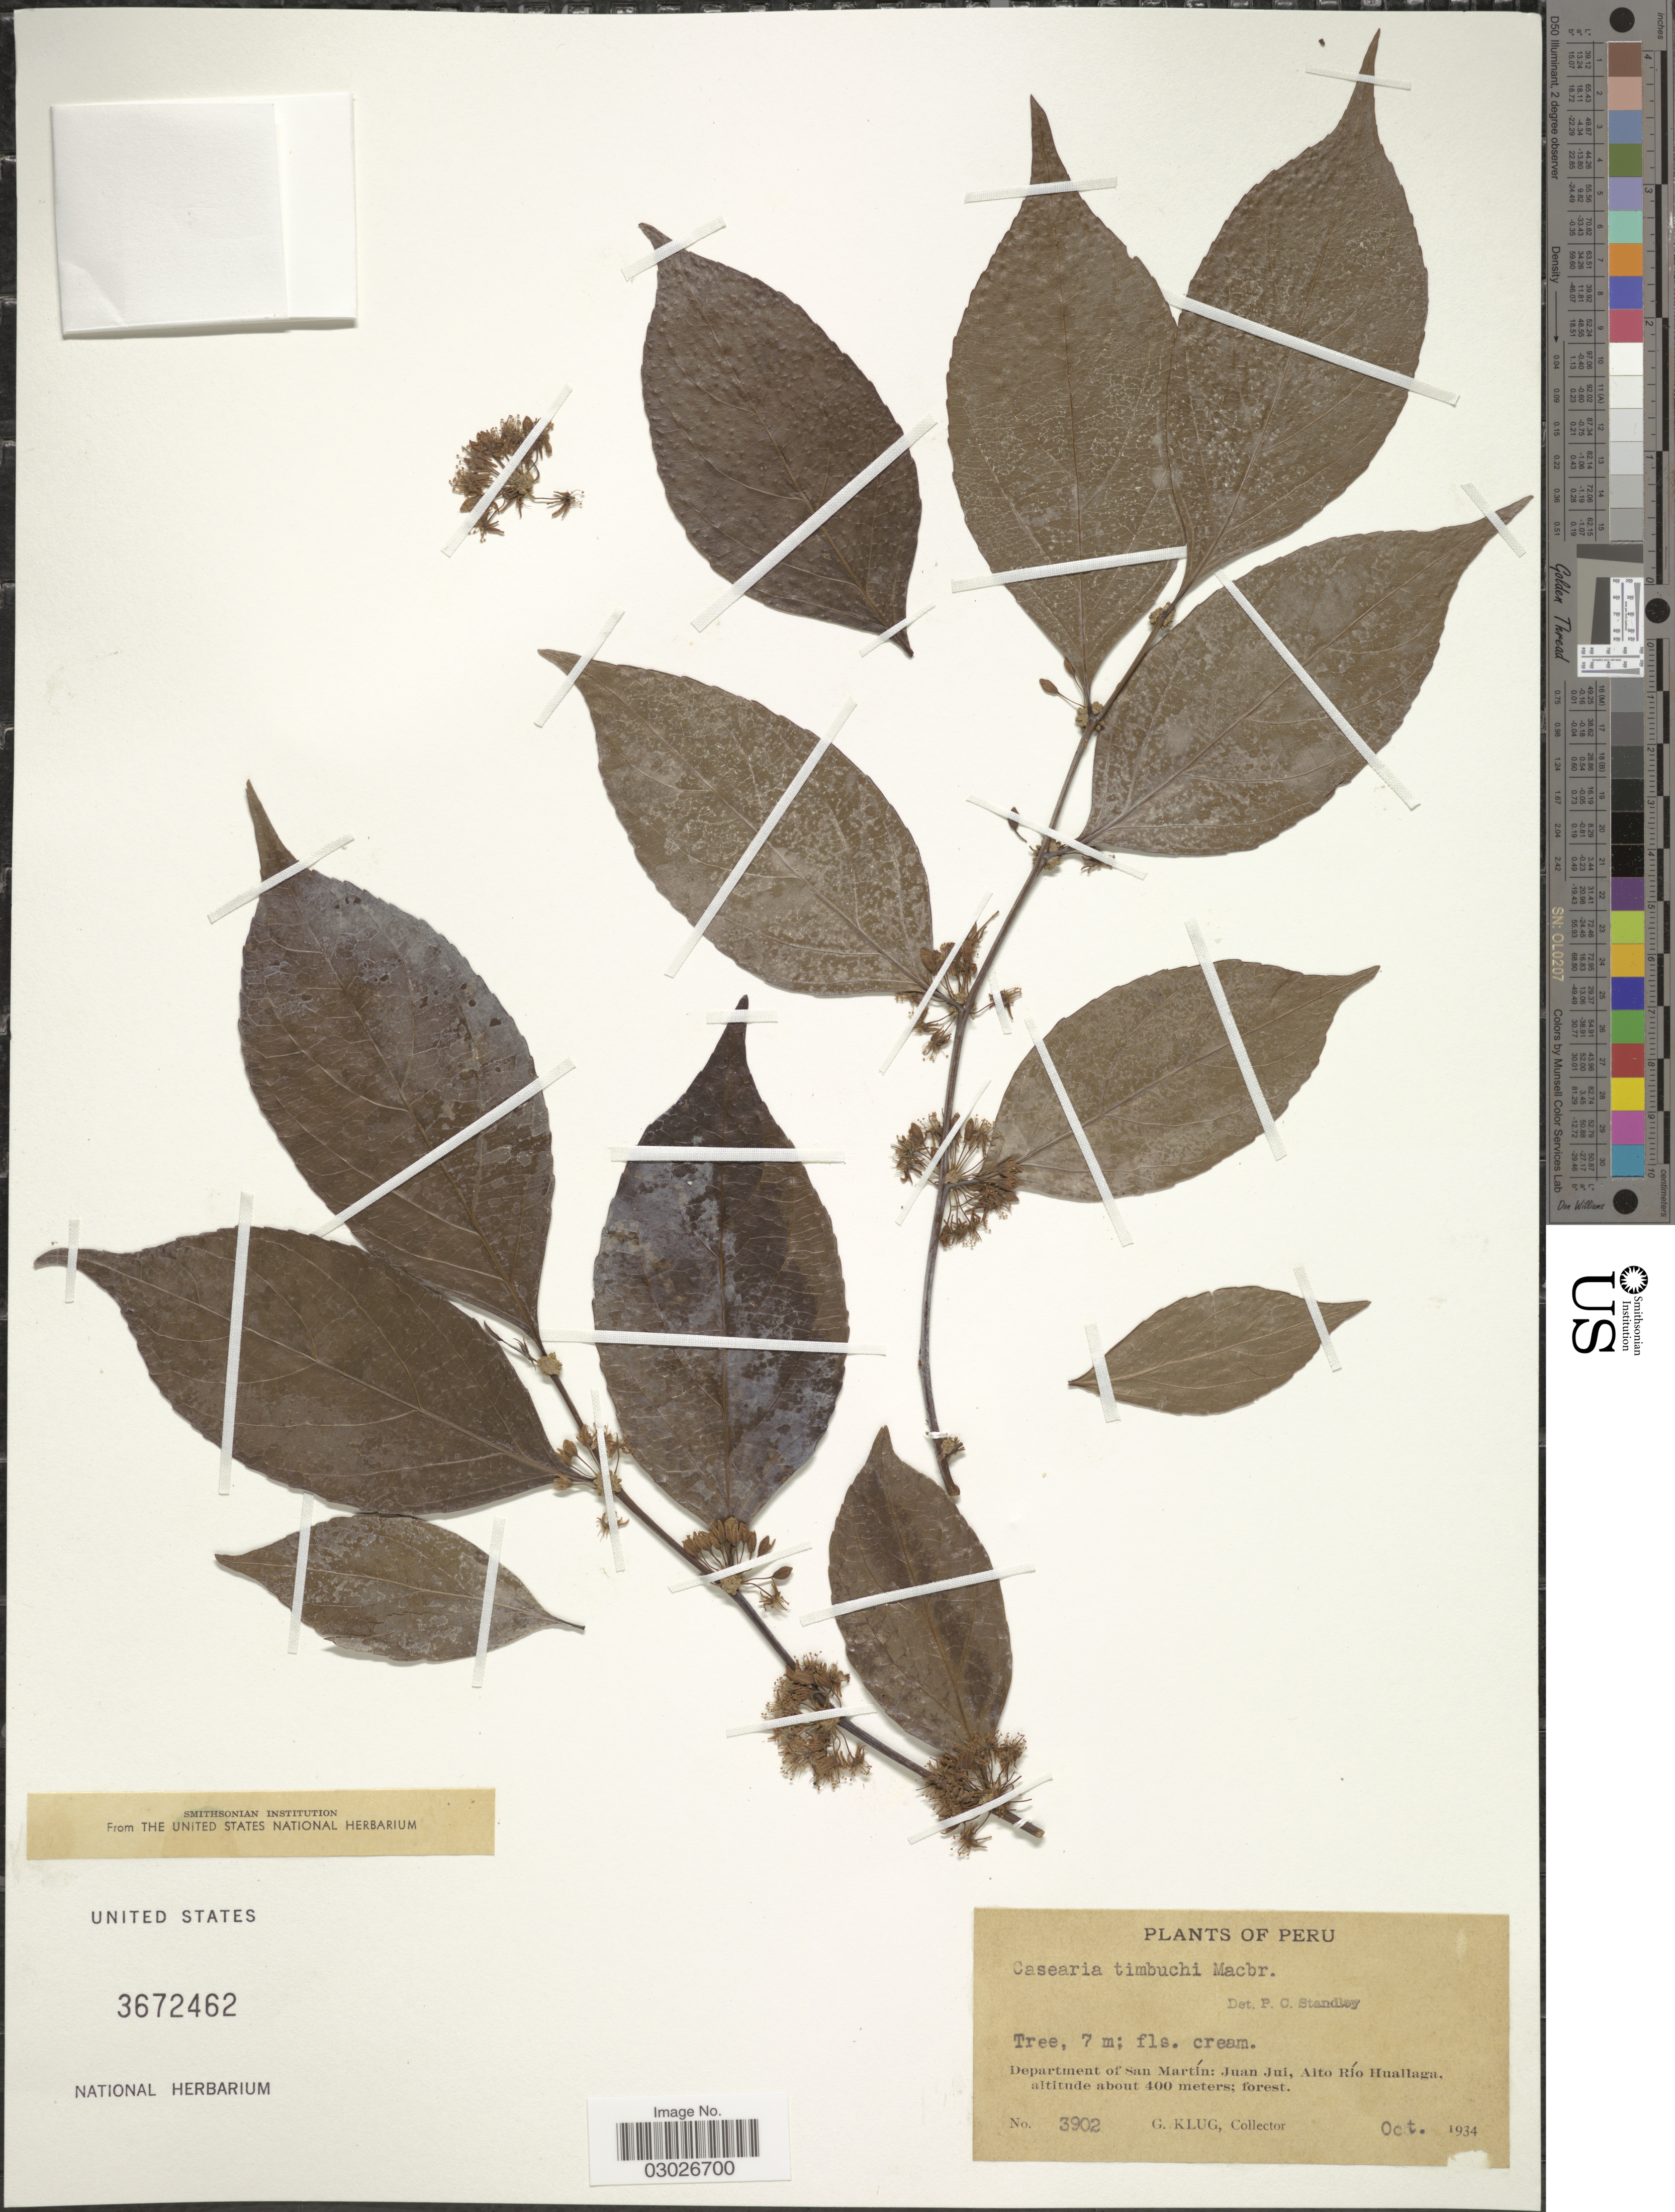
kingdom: Plantae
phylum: Tracheophyta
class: Magnoliopsida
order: Malpighiales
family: Salicaceae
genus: Casearia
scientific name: Casearia timbuchi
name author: J.F. Macbr. ex Ll. Williams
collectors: G. Klug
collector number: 3902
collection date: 1934-10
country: Peru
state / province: San Martín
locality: Department of San Martín: Juan Jui, Alto Río Huallaga.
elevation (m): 400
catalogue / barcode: US 3672462